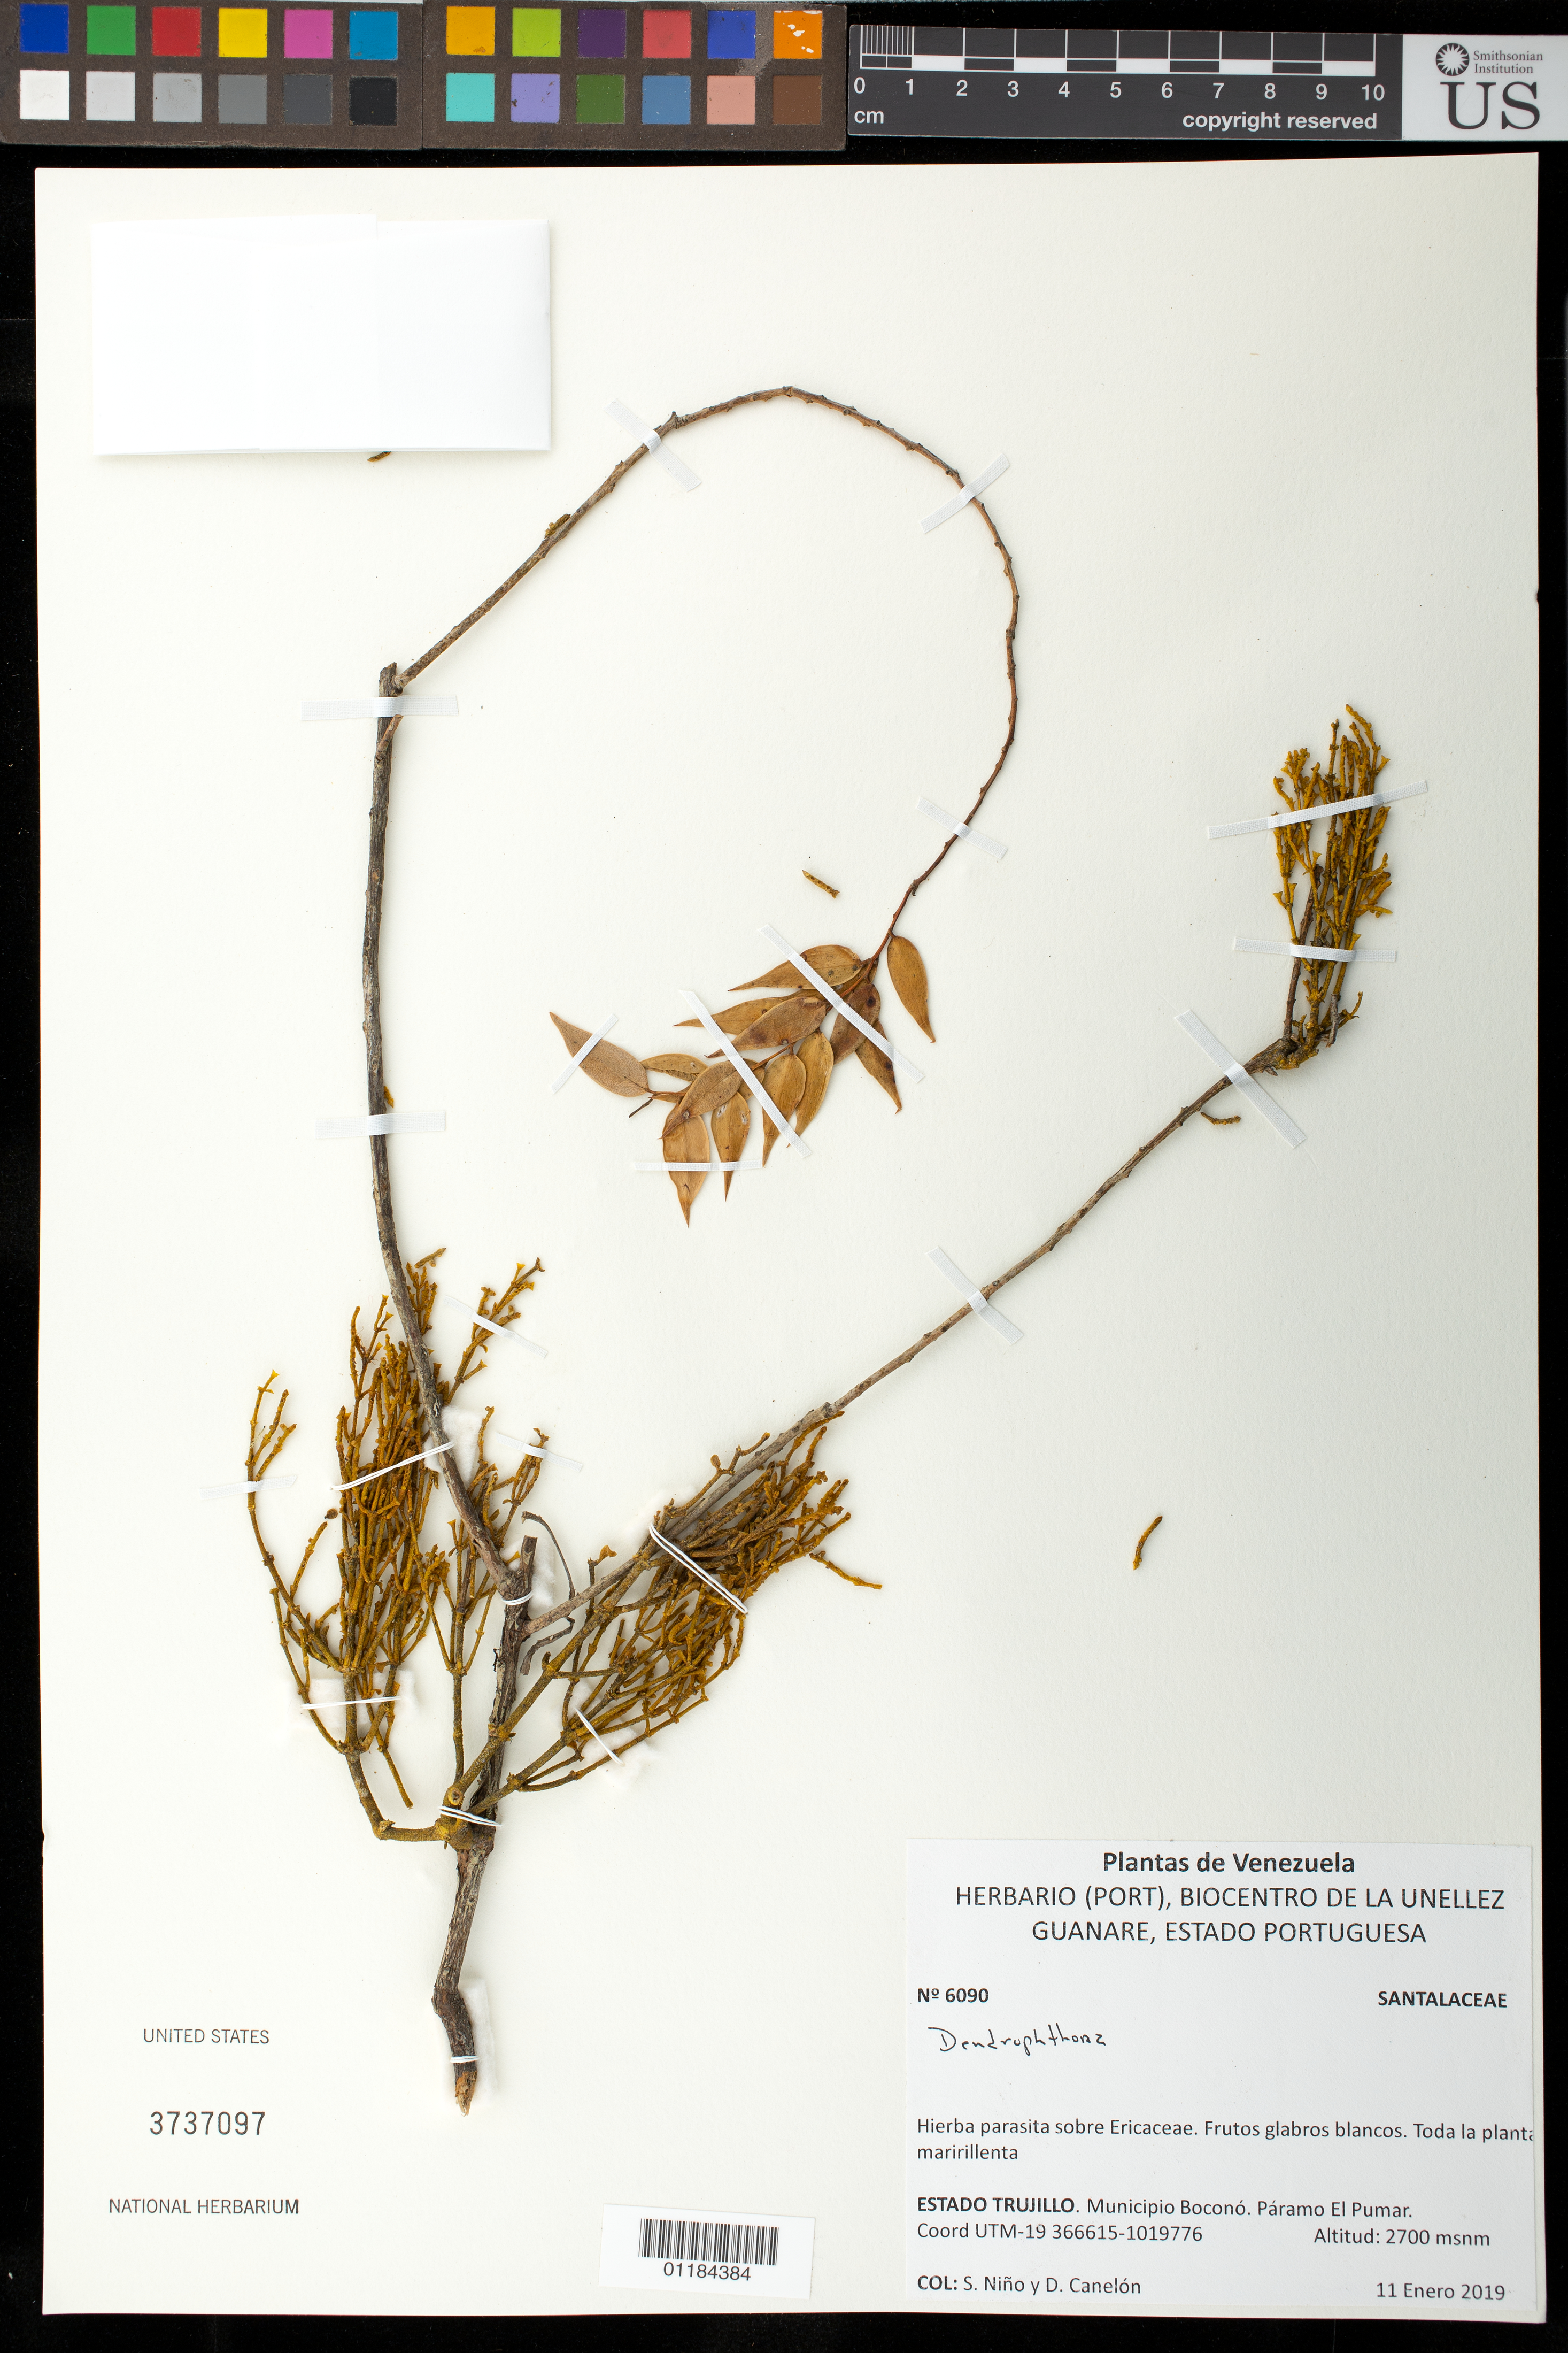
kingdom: Plantae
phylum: Tracheophyta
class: Magnoliopsida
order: Santalales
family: Viscaceae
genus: Dendrophthora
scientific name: Dendrophthora kuijtiana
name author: Canelón et al.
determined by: Dorr, L. J., (BOT), Smithsonian Institution - National Museum of Natural History (UNITED STATES)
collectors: S. M. Niño & D. Canelón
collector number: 6090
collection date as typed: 11 Enero 2019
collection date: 2019-01-11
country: Venezuela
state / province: Trujillo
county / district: Boconó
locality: Parque Nacional Guaramacal. Paramo El Pumar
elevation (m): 2700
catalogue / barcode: US 3737097